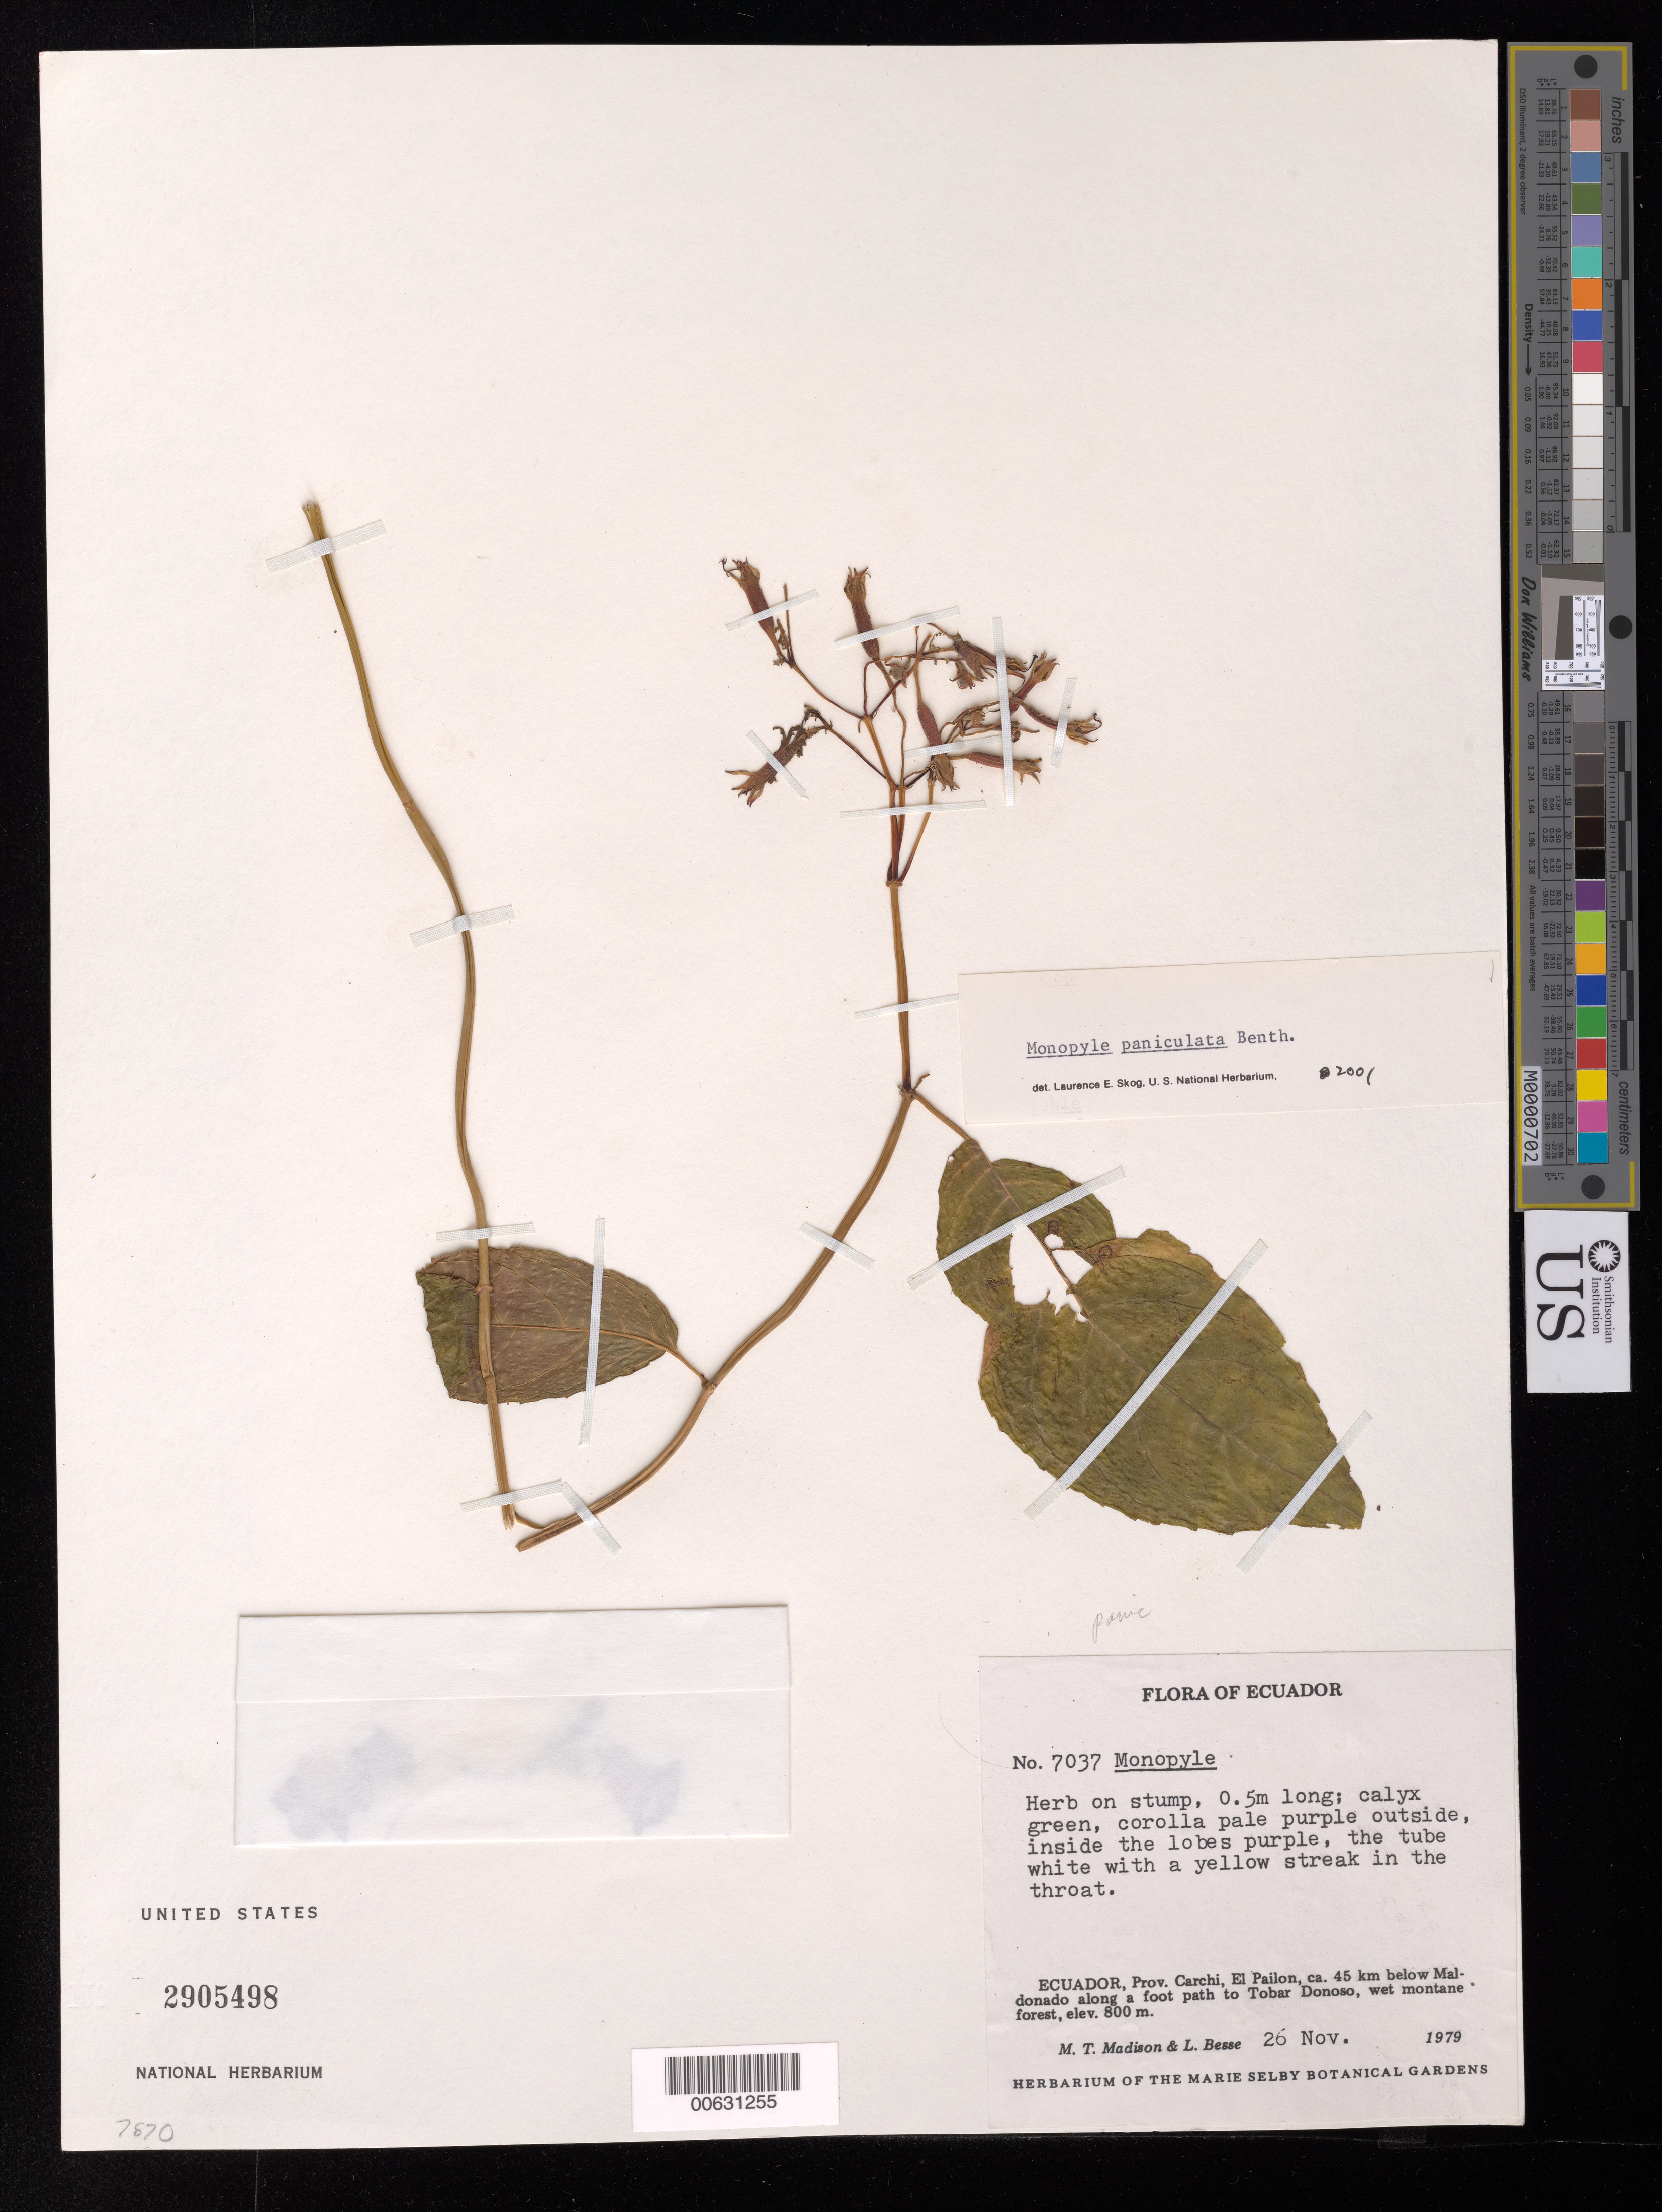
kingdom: Plantae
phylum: Tracheophyta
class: Magnoliopsida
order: Lamiales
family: Gesneriaceae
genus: Monopyle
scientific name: Monopyle paniculata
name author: Benth.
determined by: Skog, Laurence E.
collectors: M. T. Madison & L. Besse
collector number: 7037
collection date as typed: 26 Nov 1979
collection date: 1979-11-26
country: Ecuador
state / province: Carchi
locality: El Pailon, ca. 45 km below Maldonado along a foot path to Tobar Donoso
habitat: Wet montane forest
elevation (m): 800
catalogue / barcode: US 2905498